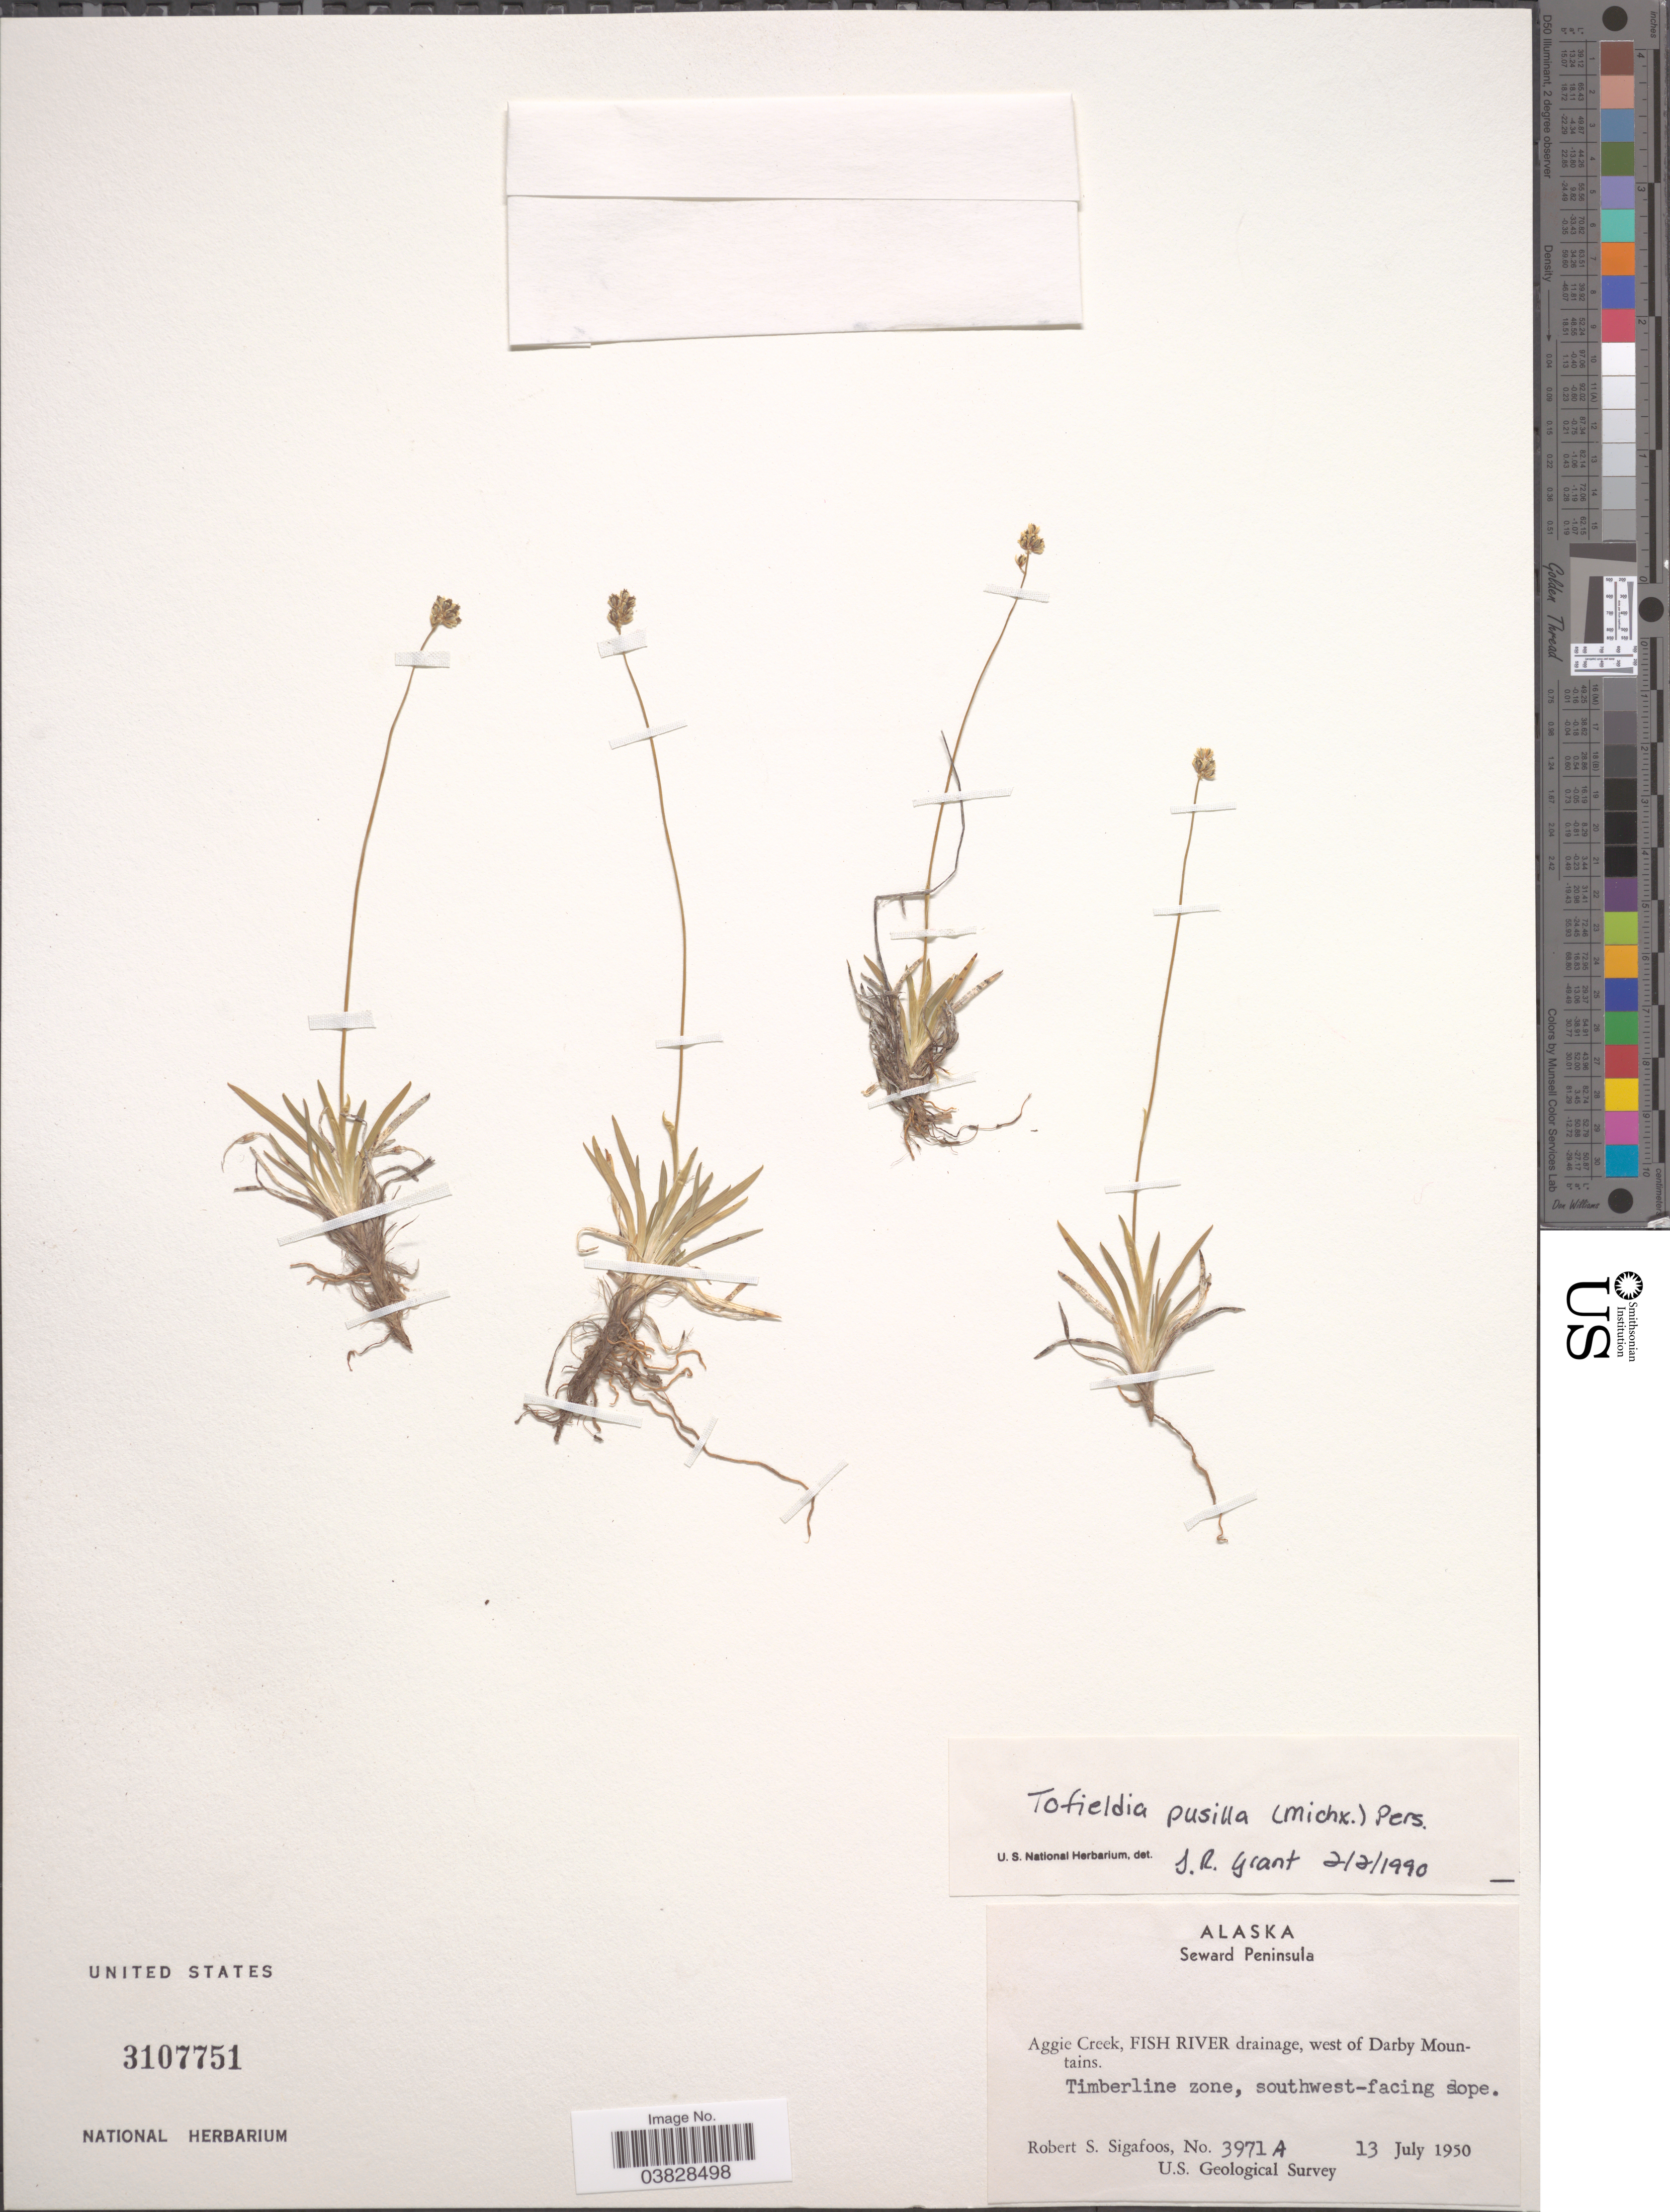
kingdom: Plantae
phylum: Tracheophyta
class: Liliopsida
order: Alismatales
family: Tofieldiaceae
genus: Tofieldia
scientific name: Tofieldia pusilla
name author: (Michx.) Pers.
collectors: R. Sigafoos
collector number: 3971 A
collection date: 1950-07-13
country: United States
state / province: Alaska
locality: Seward Peninsula. Aggie Creek, Fish River drainage, west of Darby Mountains. Timberline zone, southwest-facing slope.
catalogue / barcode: US 3107751